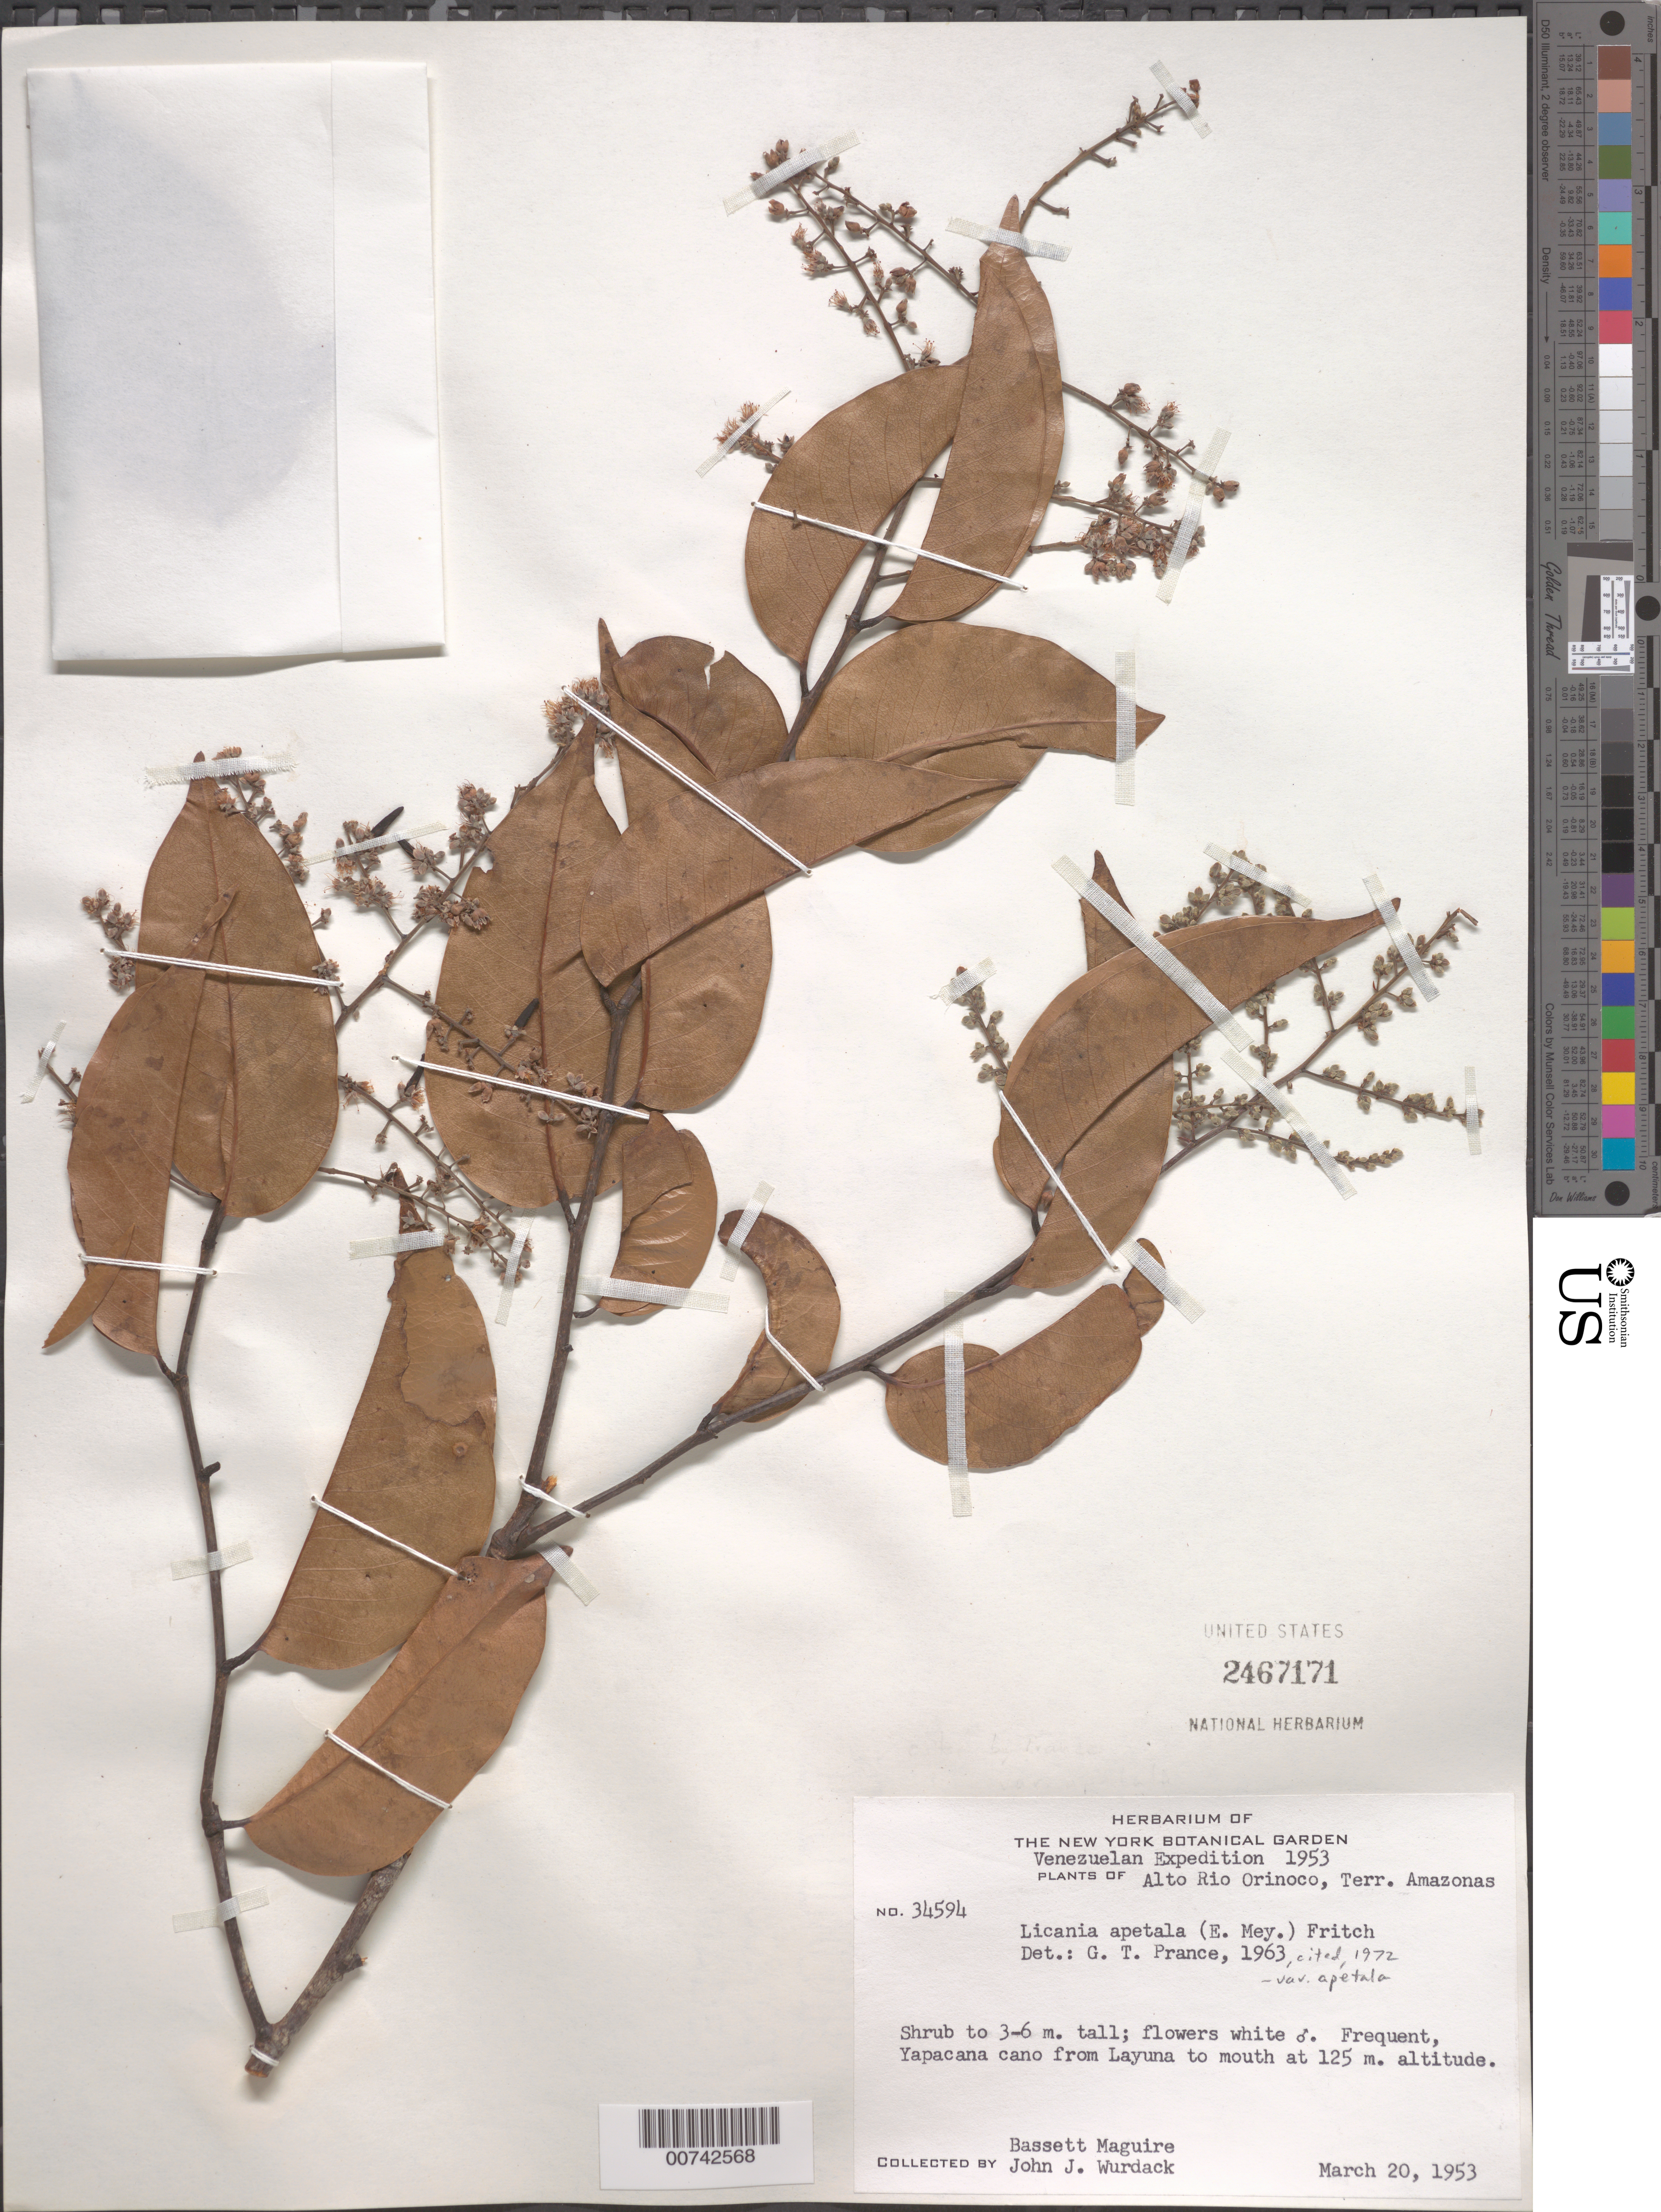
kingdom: Plantae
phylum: Tracheophyta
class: Magnoliopsida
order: Malpighiales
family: Chrysobalanaceae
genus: Leptobalanus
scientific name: Leptobalanus apetalus var. apetalus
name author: (E. Mey.) Sothers & Prance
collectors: B. Maguire & J. J. Wurdack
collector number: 34594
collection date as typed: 20-Mar-53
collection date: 1953-03-20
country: Venezuela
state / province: Amazonas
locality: Alto Río Orinoco, Caño Yapacána, from laguna to junct. with river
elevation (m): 125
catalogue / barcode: US 2467171